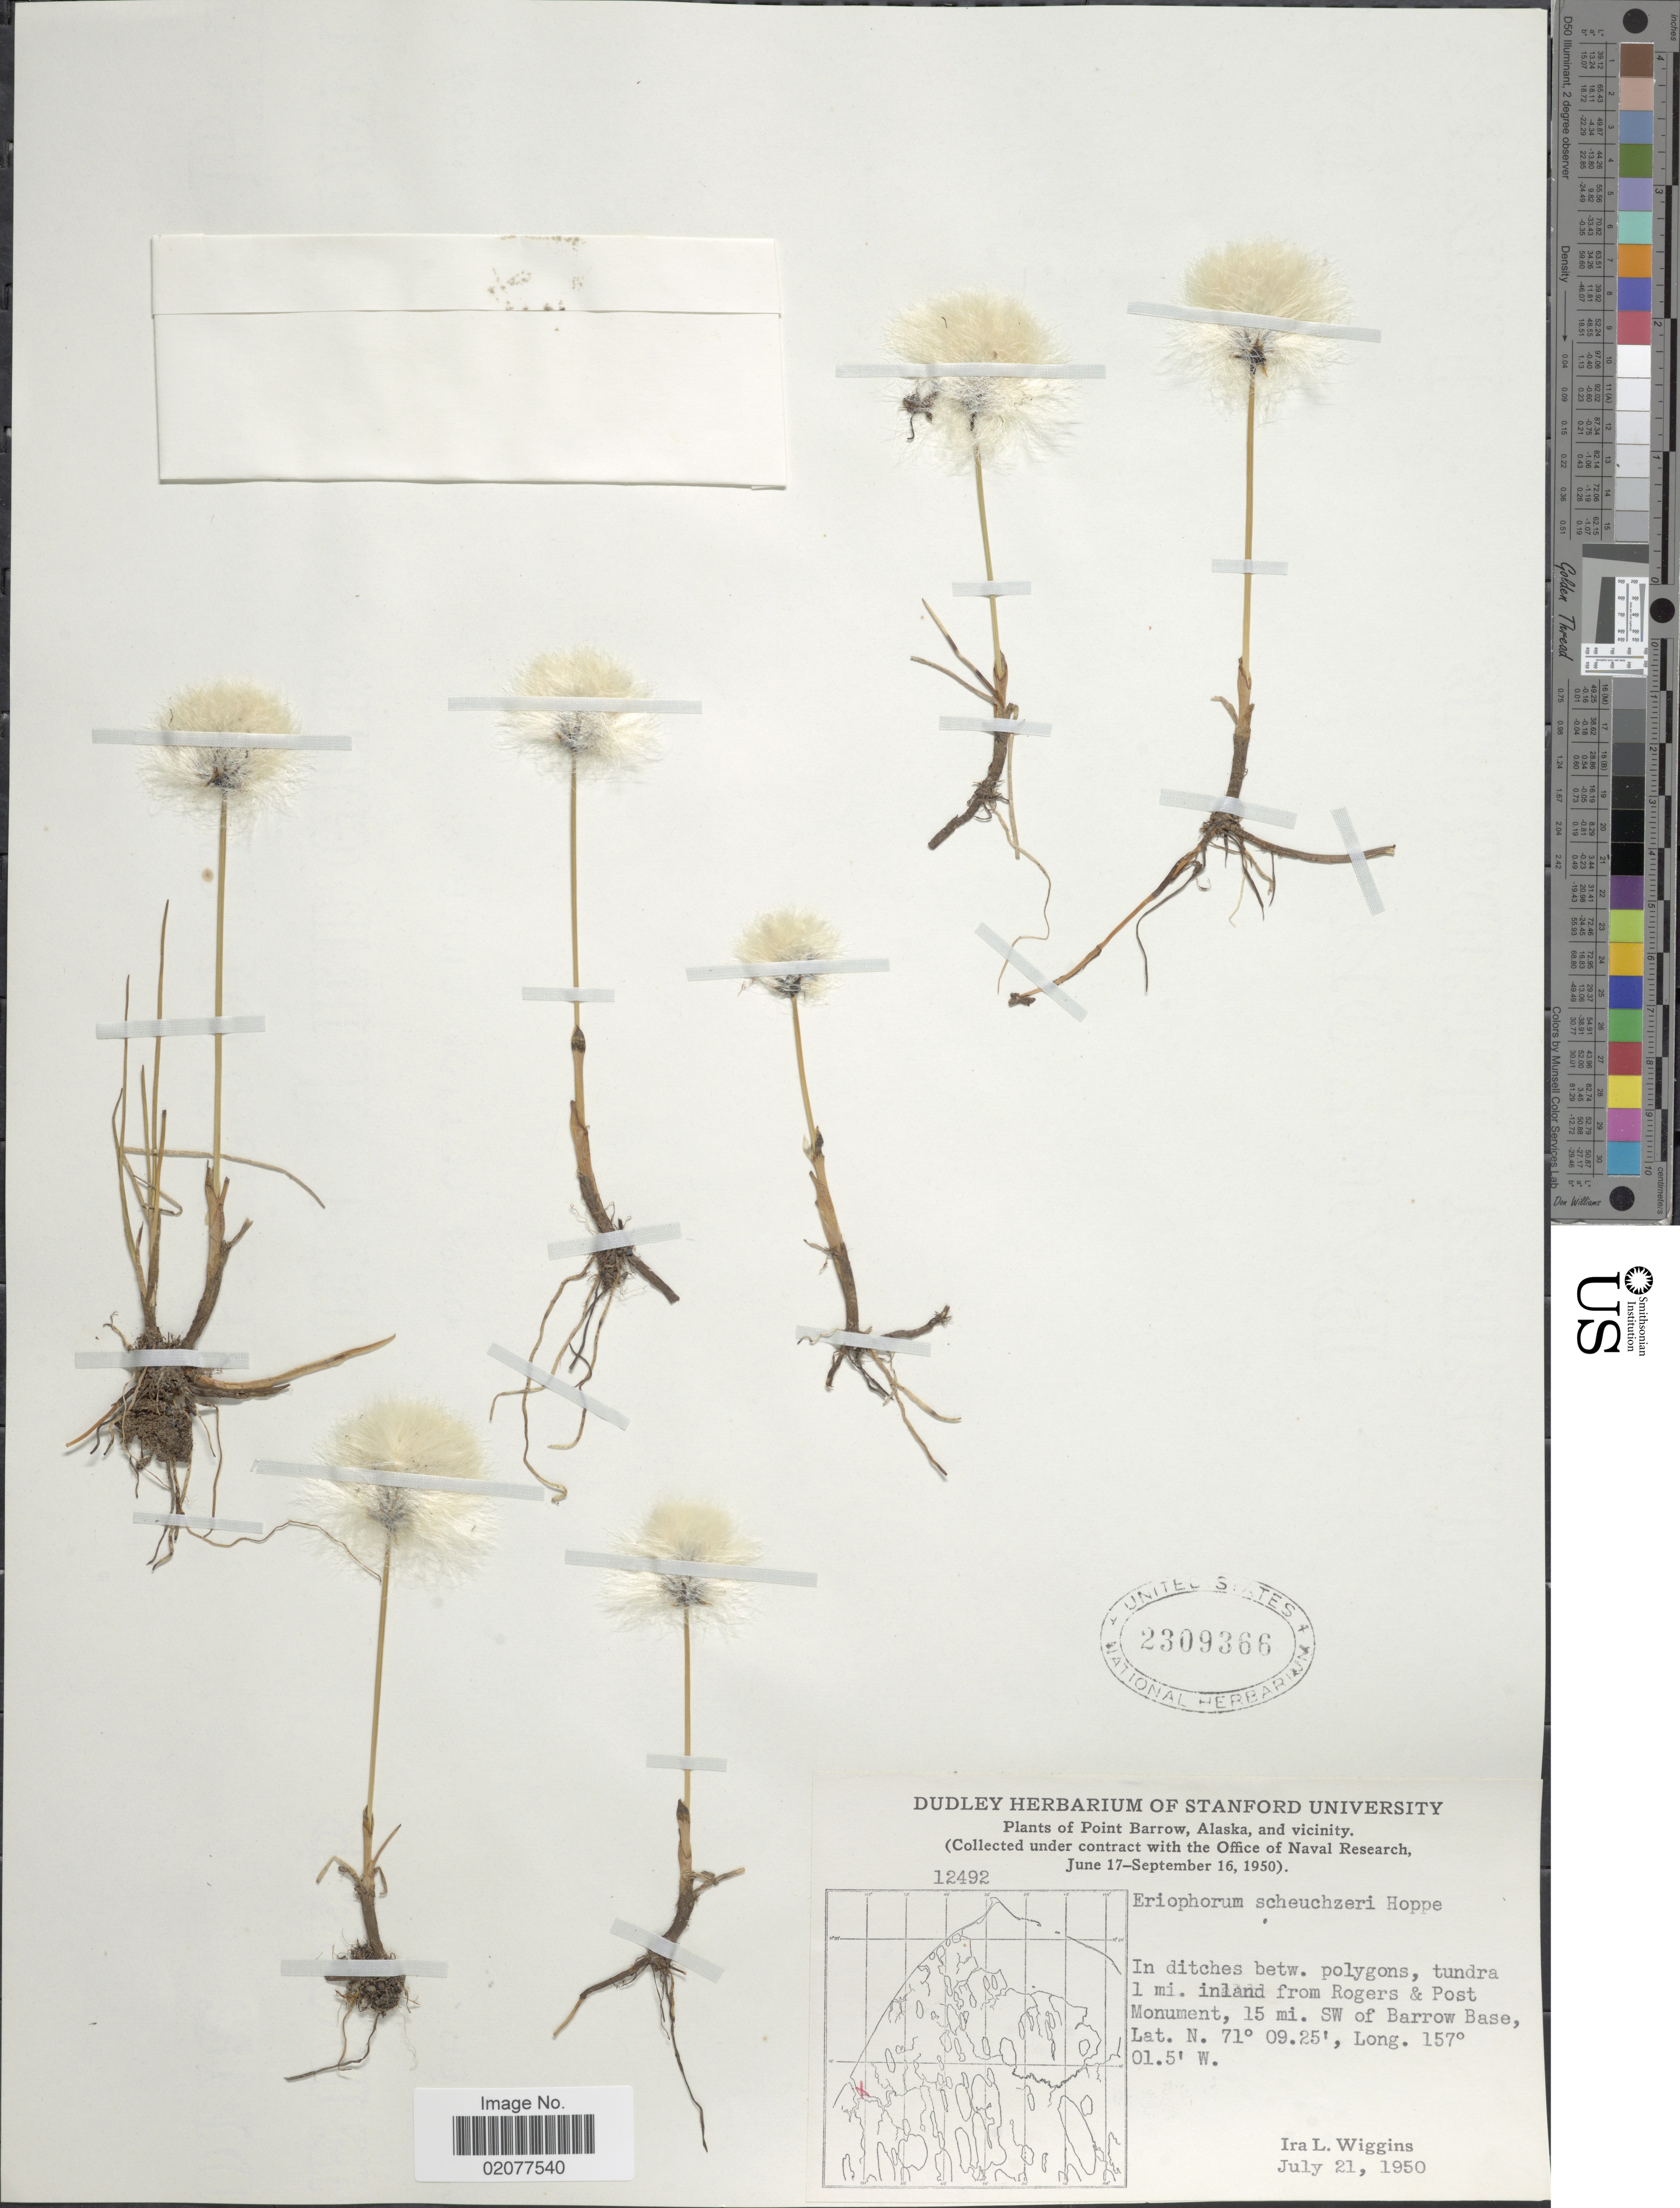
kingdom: Plantae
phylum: Tracheophyta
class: Liliopsida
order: Poales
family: Cyperaceae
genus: Eriophorum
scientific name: Eriophorum scheuchzeri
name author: Hoppe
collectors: I. L. Wiggins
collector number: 12492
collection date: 1950-07-21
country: United States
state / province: Alaska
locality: Point Barrow, Alaska, and vicinity, 1 mi. inland from Rogers & Post Monument, 15 mi. SW of Barrow Base.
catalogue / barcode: US 2309366